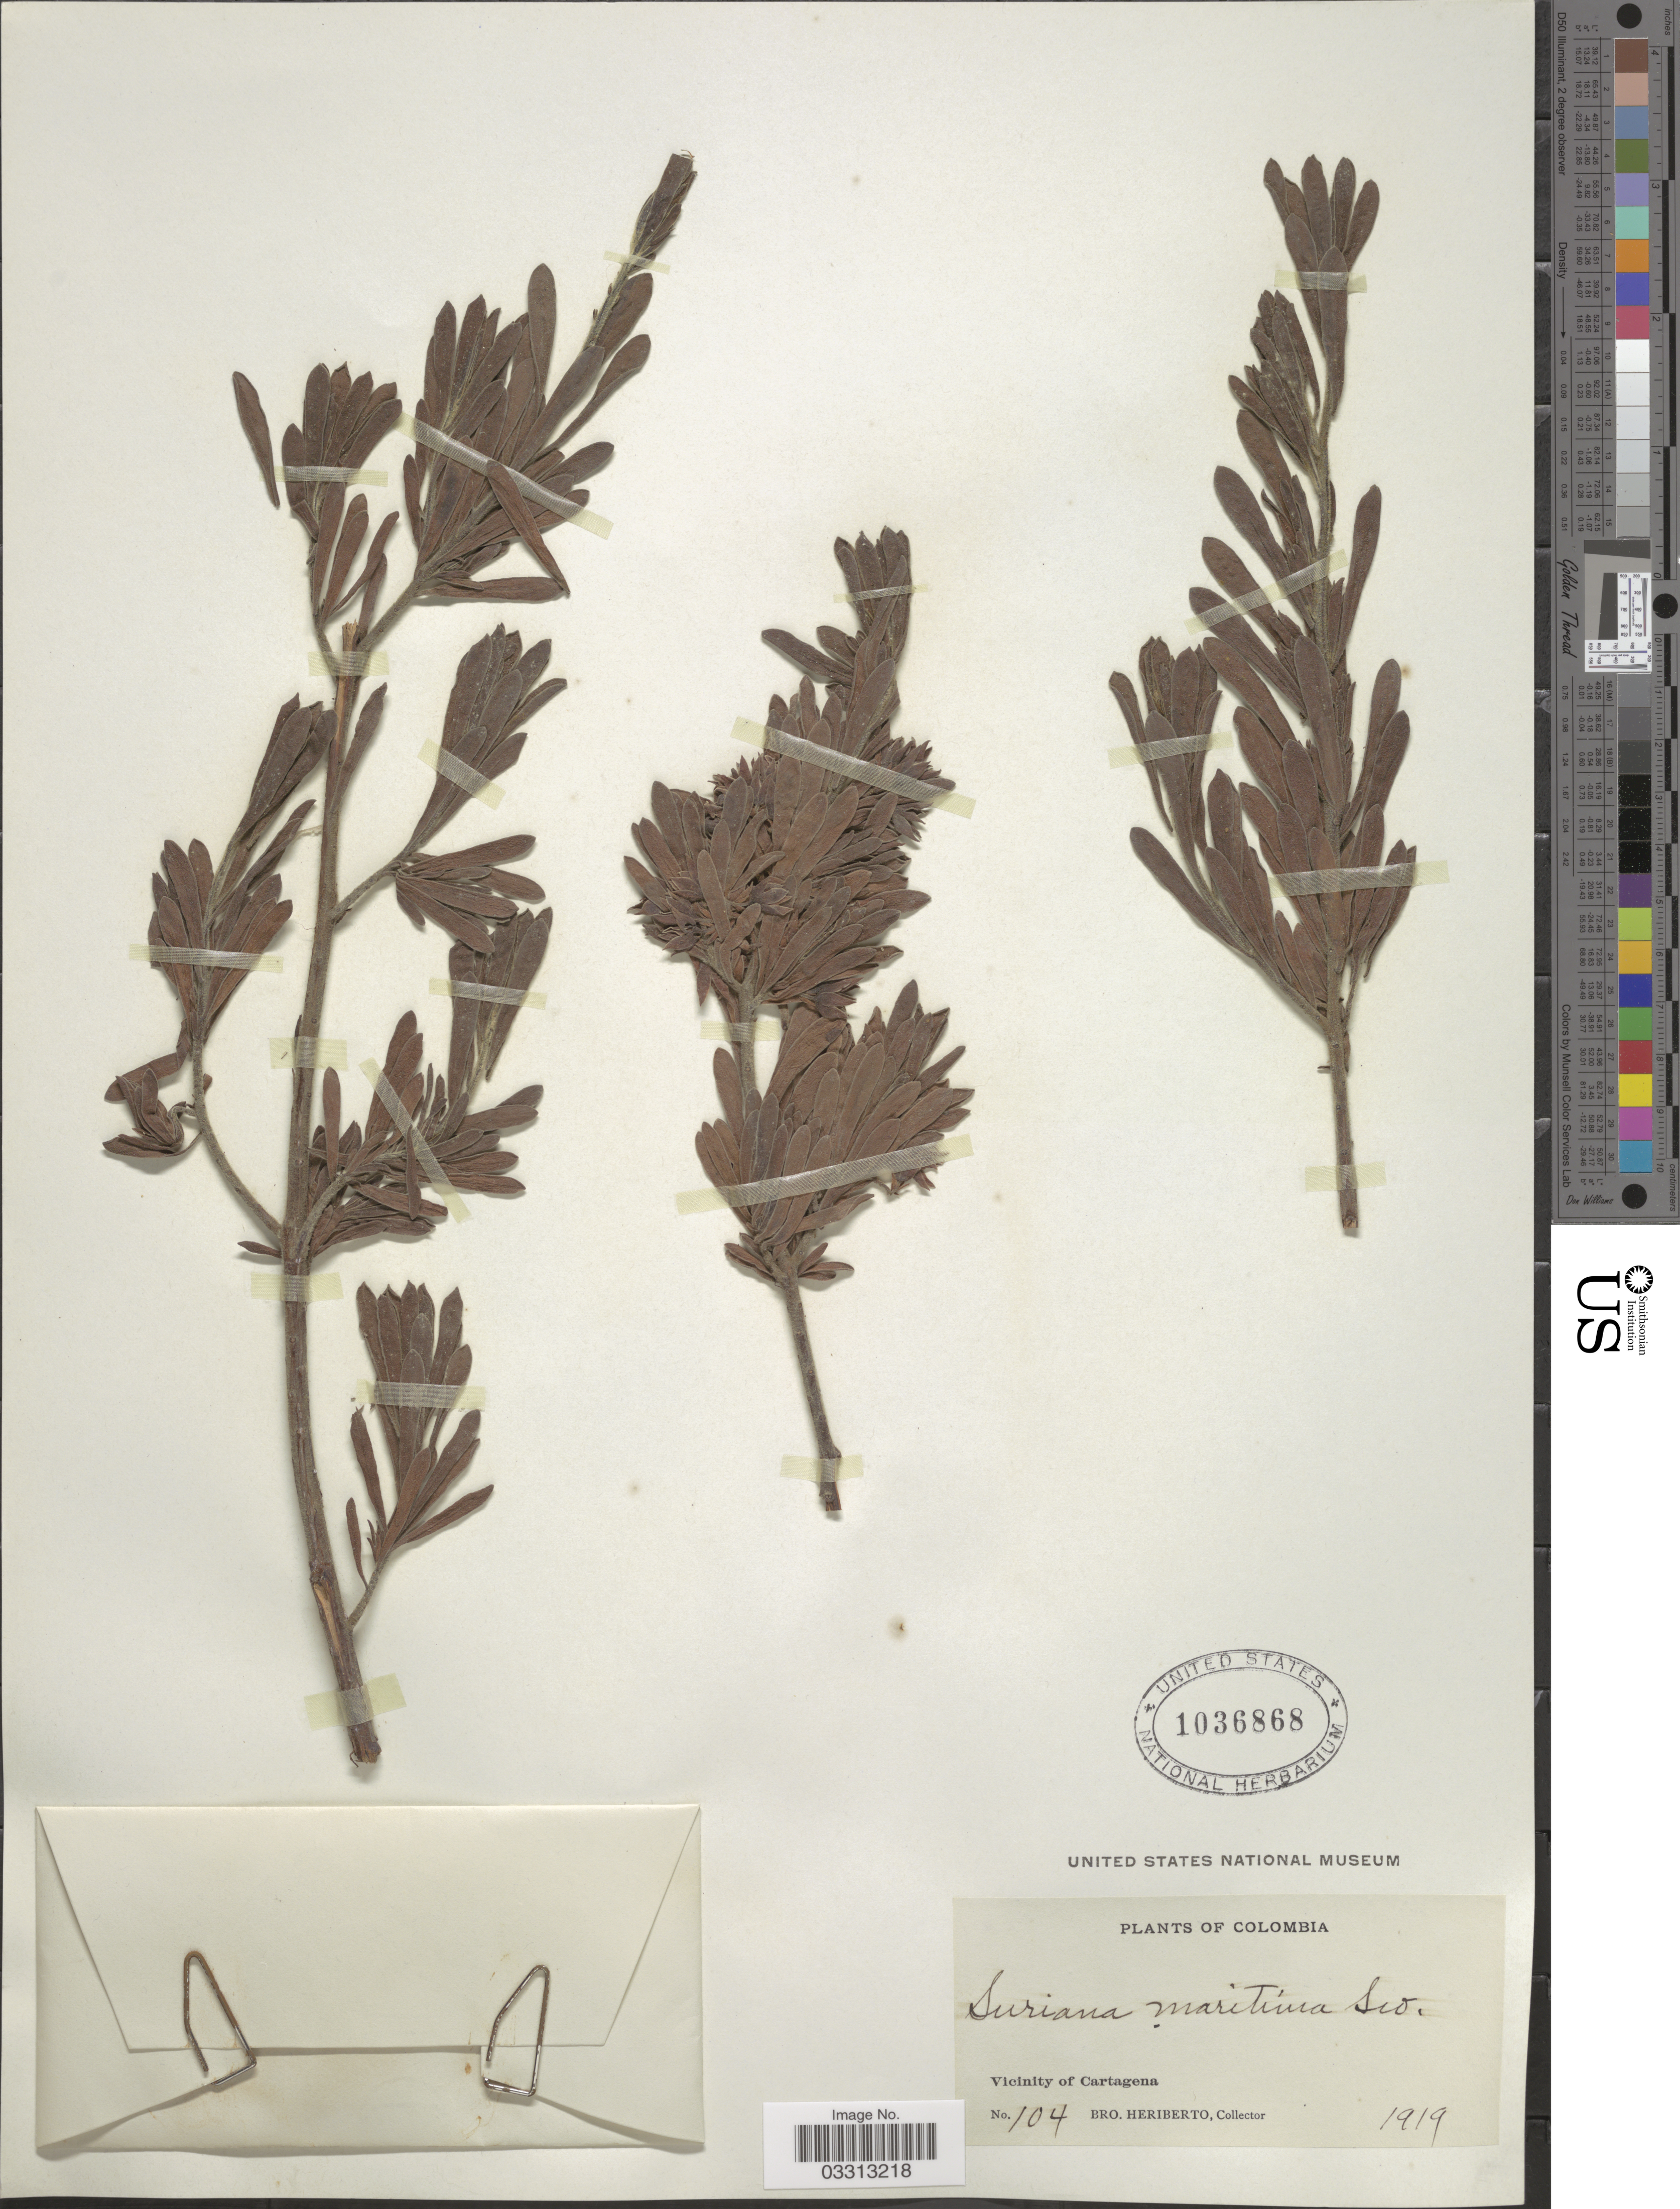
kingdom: Plantae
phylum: Tracheophyta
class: Magnoliopsida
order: Fabales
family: Surianaceae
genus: Suriana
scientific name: Suriana maritima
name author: L.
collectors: B. Heriberto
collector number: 104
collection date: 1919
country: Colombia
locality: Vicinity of Cartagena.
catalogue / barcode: US 1036868